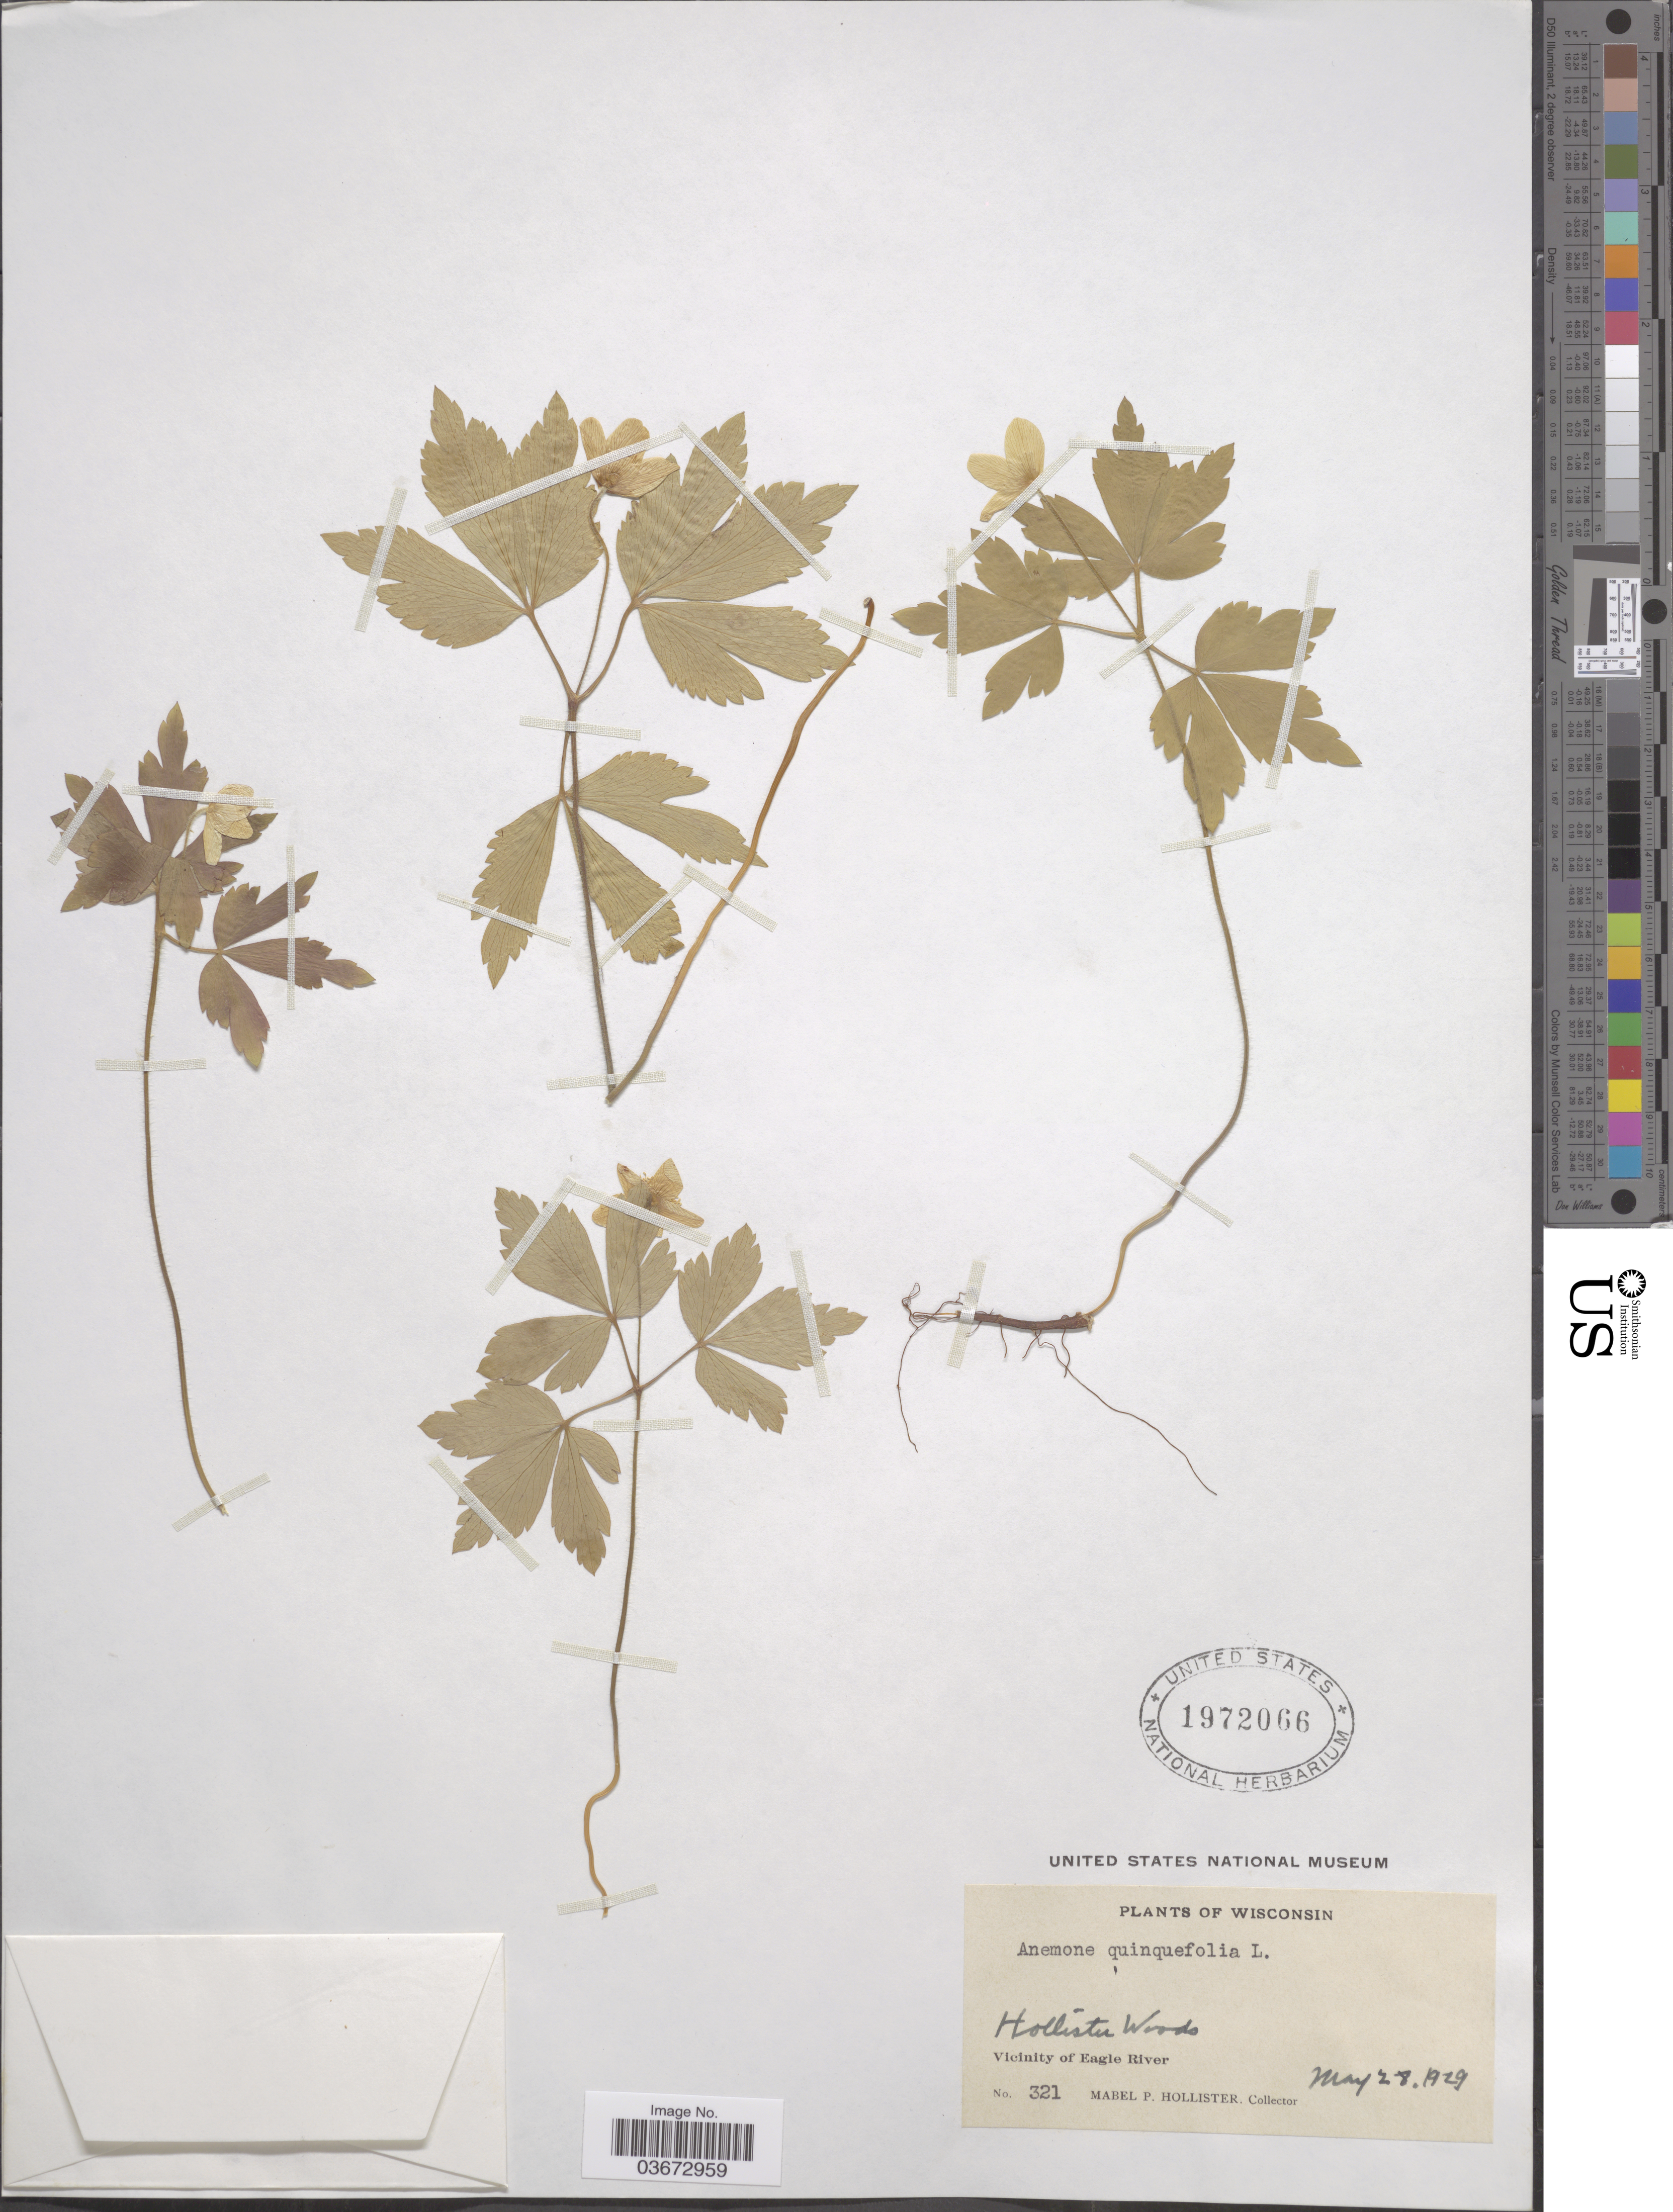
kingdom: Plantae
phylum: Tracheophyta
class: Magnoliopsida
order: Ranunculales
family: Ranunculaceae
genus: Anemone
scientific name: Anemone quinquefolia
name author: L.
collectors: M. Hollister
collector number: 321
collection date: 1929-05-28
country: United States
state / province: Wisconsin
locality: Hollister Woods. Vicinity of Eagle River.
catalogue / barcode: US 1972066